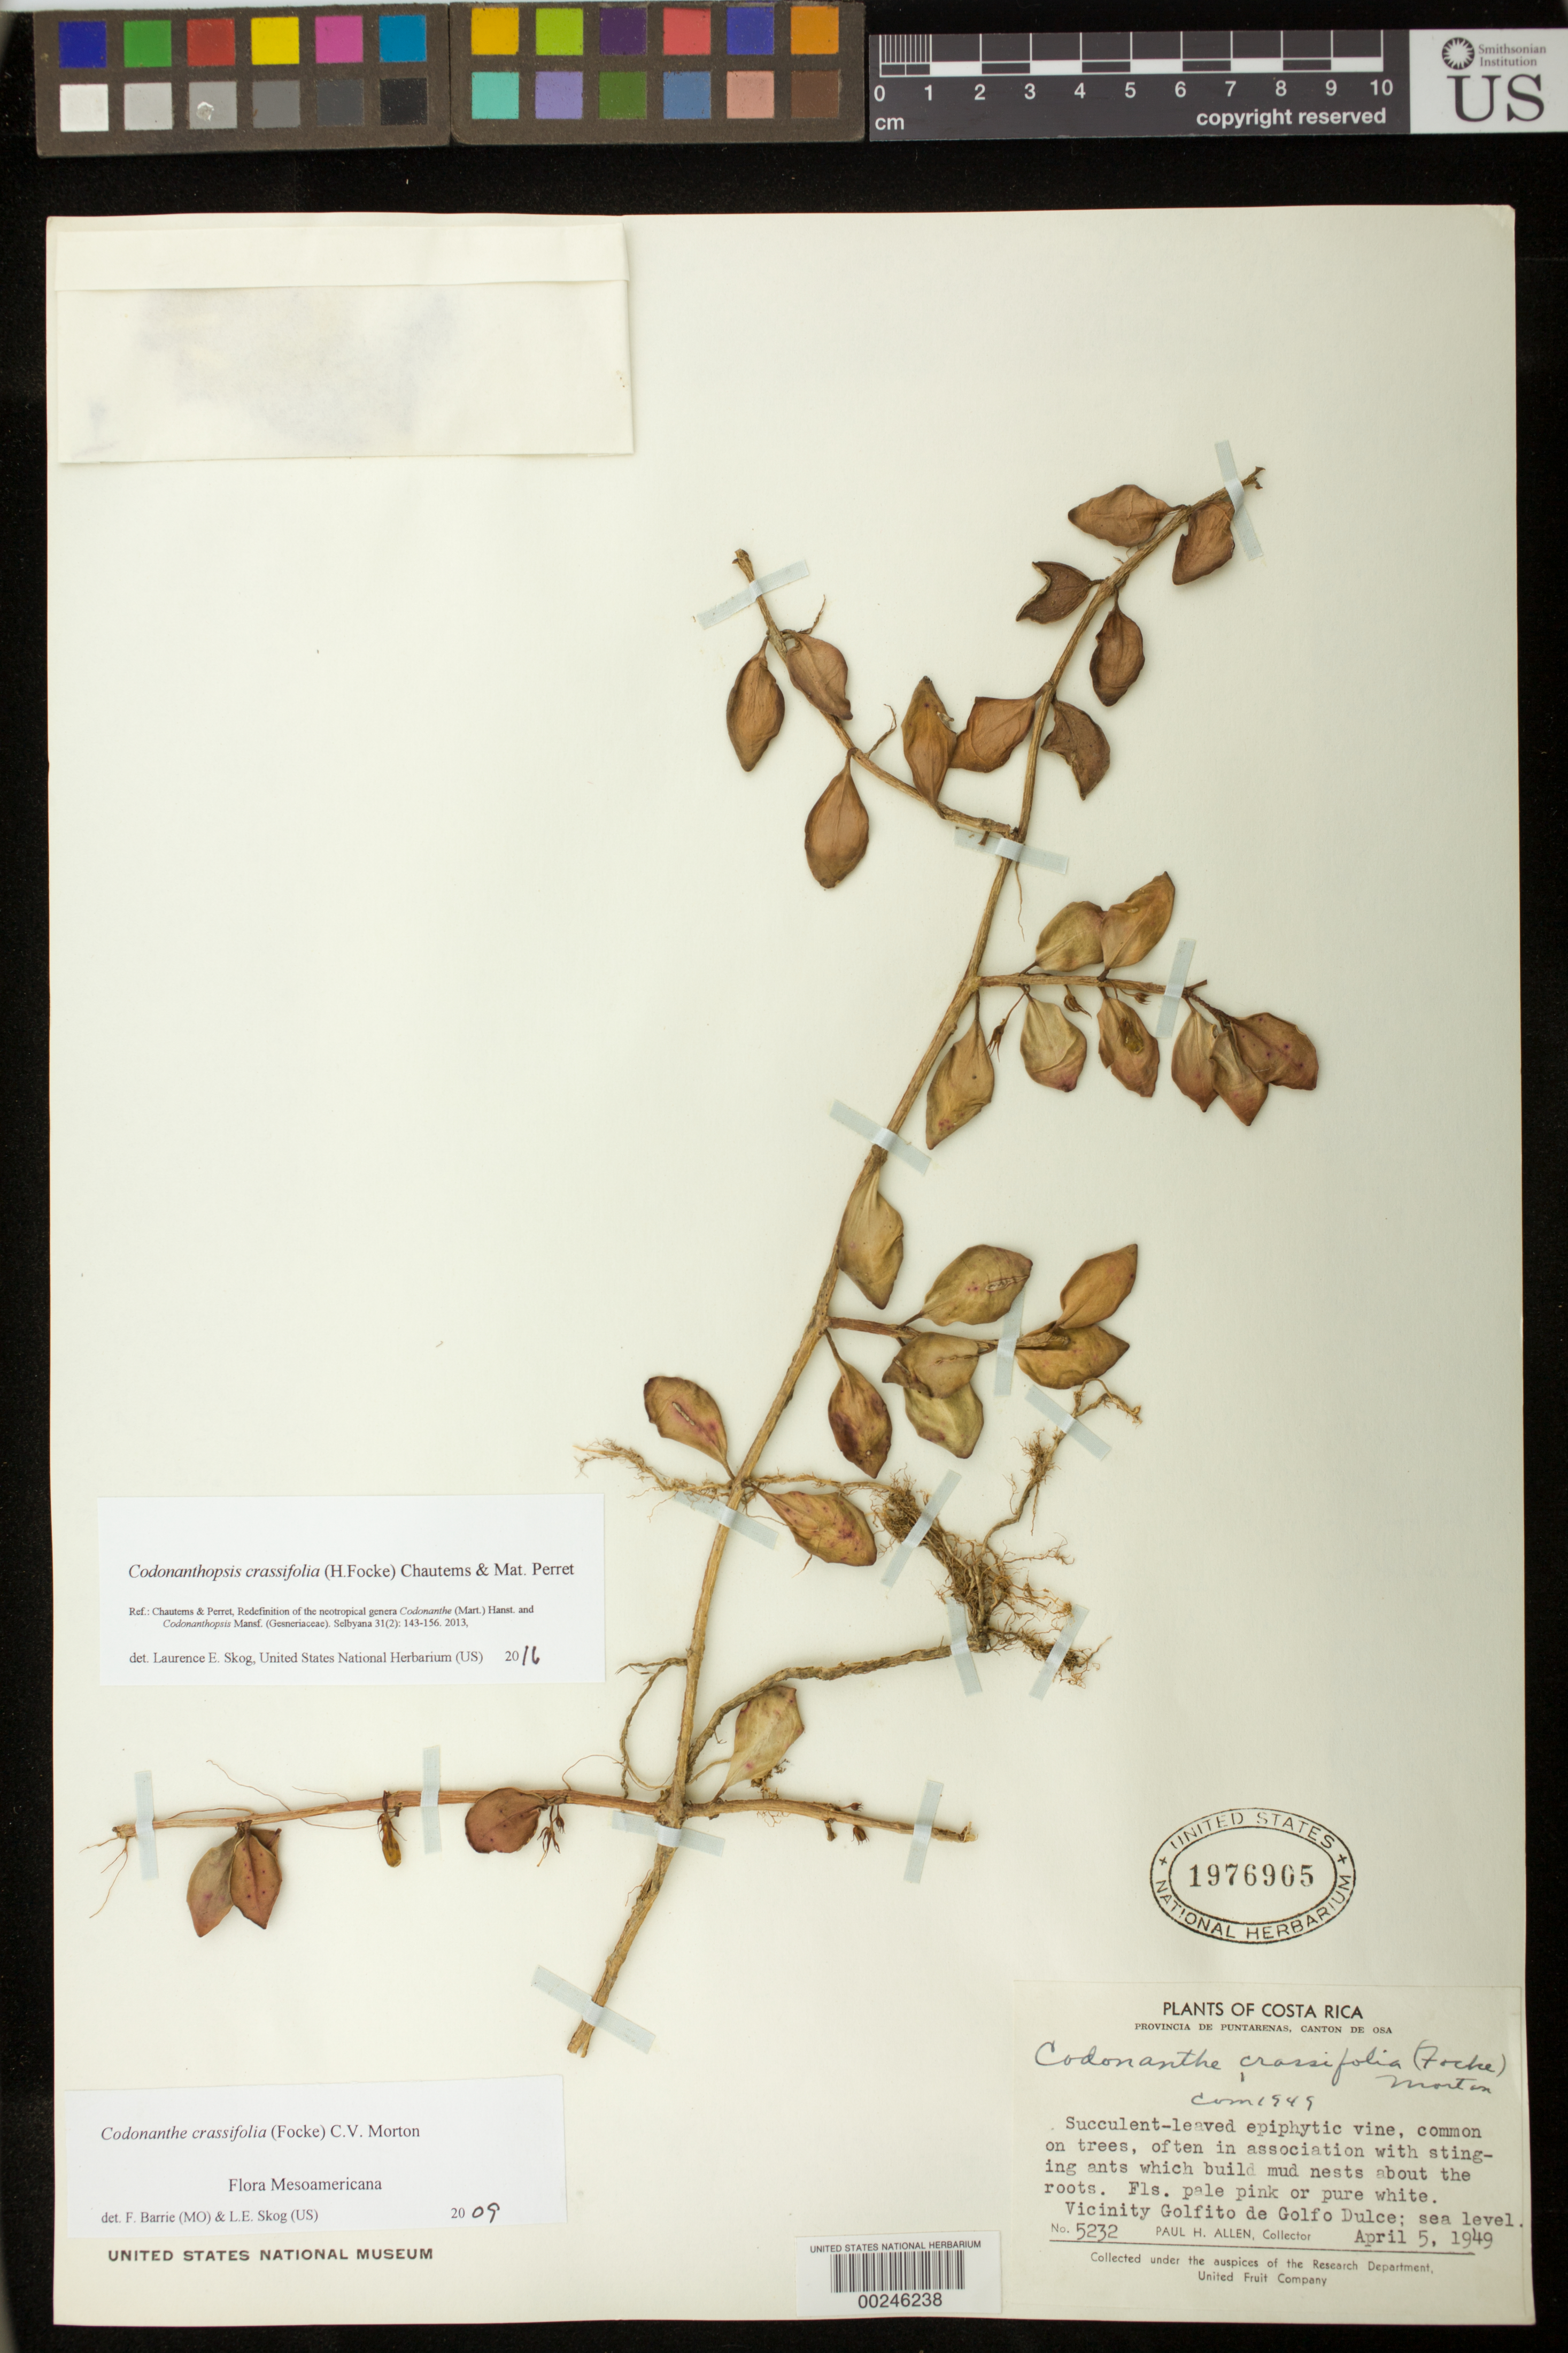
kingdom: Plantae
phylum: Tracheophyta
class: Magnoliopsida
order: Lamiales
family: Gesneriaceae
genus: Codonanthopsis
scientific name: Codonanthopsis crassifolia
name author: (H. Focke) Chautems & Mat.Perret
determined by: Skog, Laurence E.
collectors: P. H. Allen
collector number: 5232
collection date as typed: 05 Apr 1949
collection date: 1949-04-05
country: Costa Rica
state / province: Puntarenas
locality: Canton de Osa, vicinity Golfito de Golfo Dulce, sea level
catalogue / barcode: US 1976905